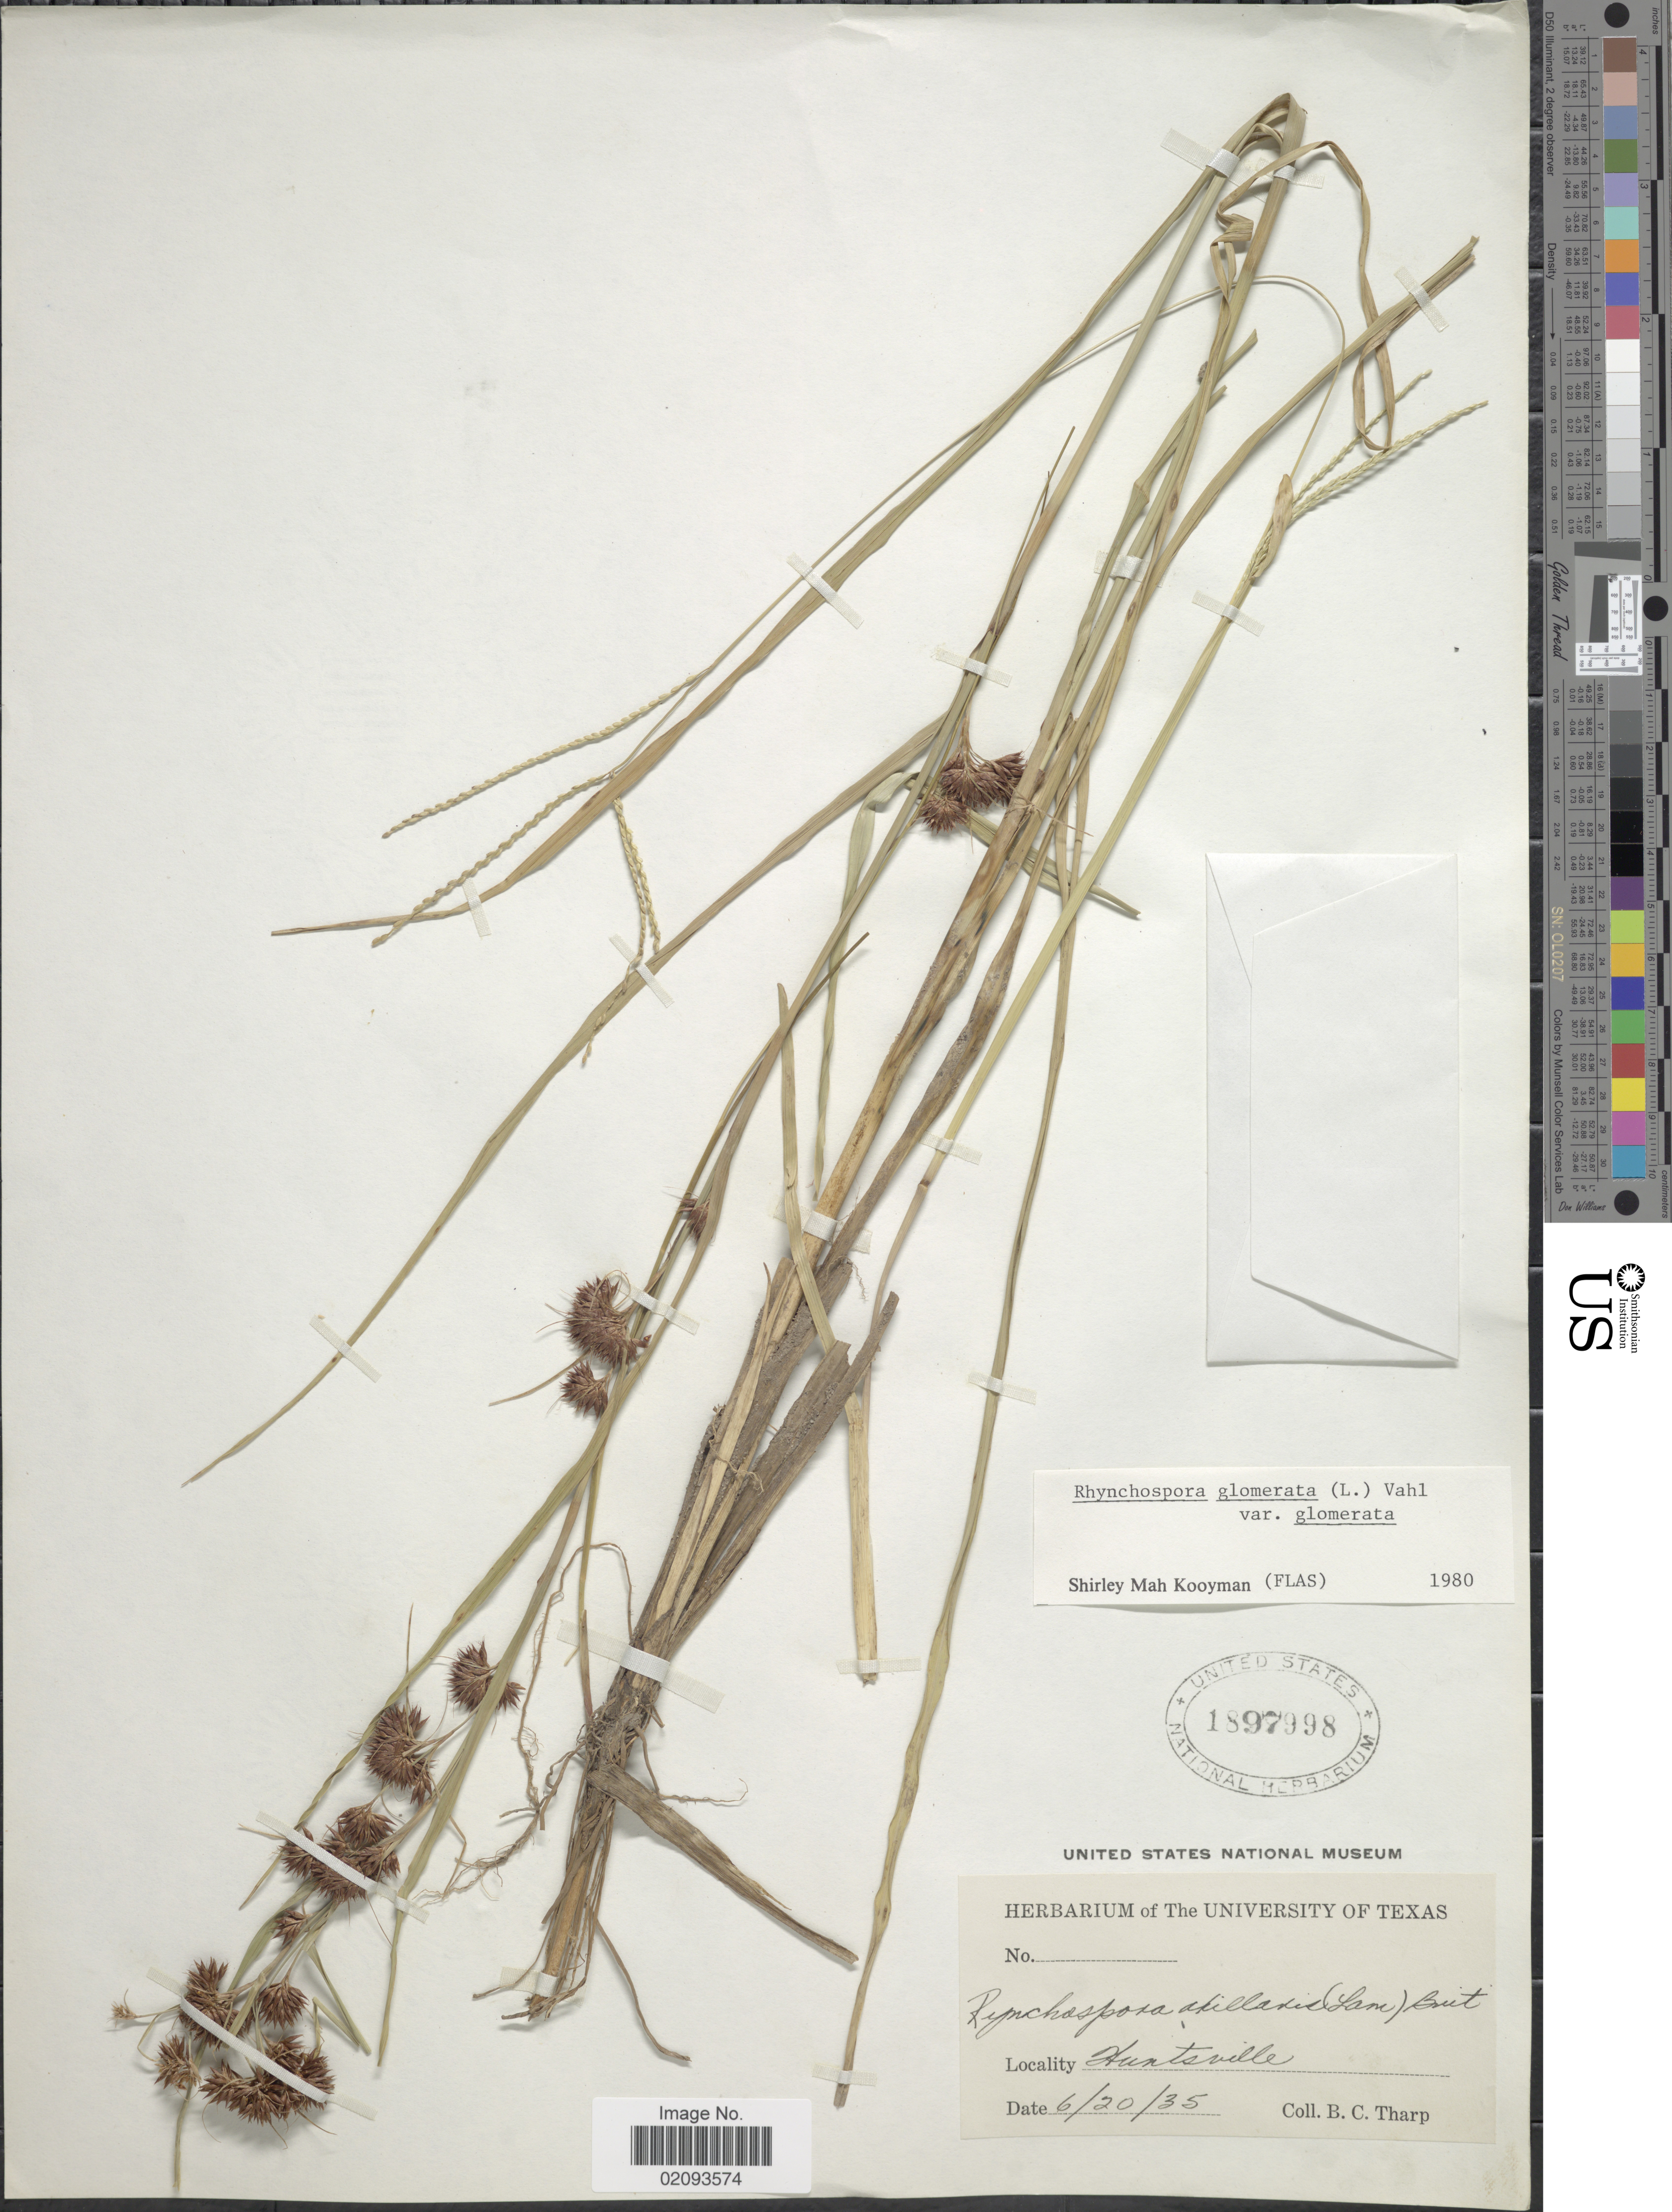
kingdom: Plantae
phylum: Tracheophyta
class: Liliopsida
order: Poales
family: Cyperaceae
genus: Rhynchospora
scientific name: Rhynchospora glomerata var. glomerata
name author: (L.) Vahl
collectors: B. C. Tharp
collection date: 1935-06-20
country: United States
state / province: Texas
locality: Huntsville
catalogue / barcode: US 1897998